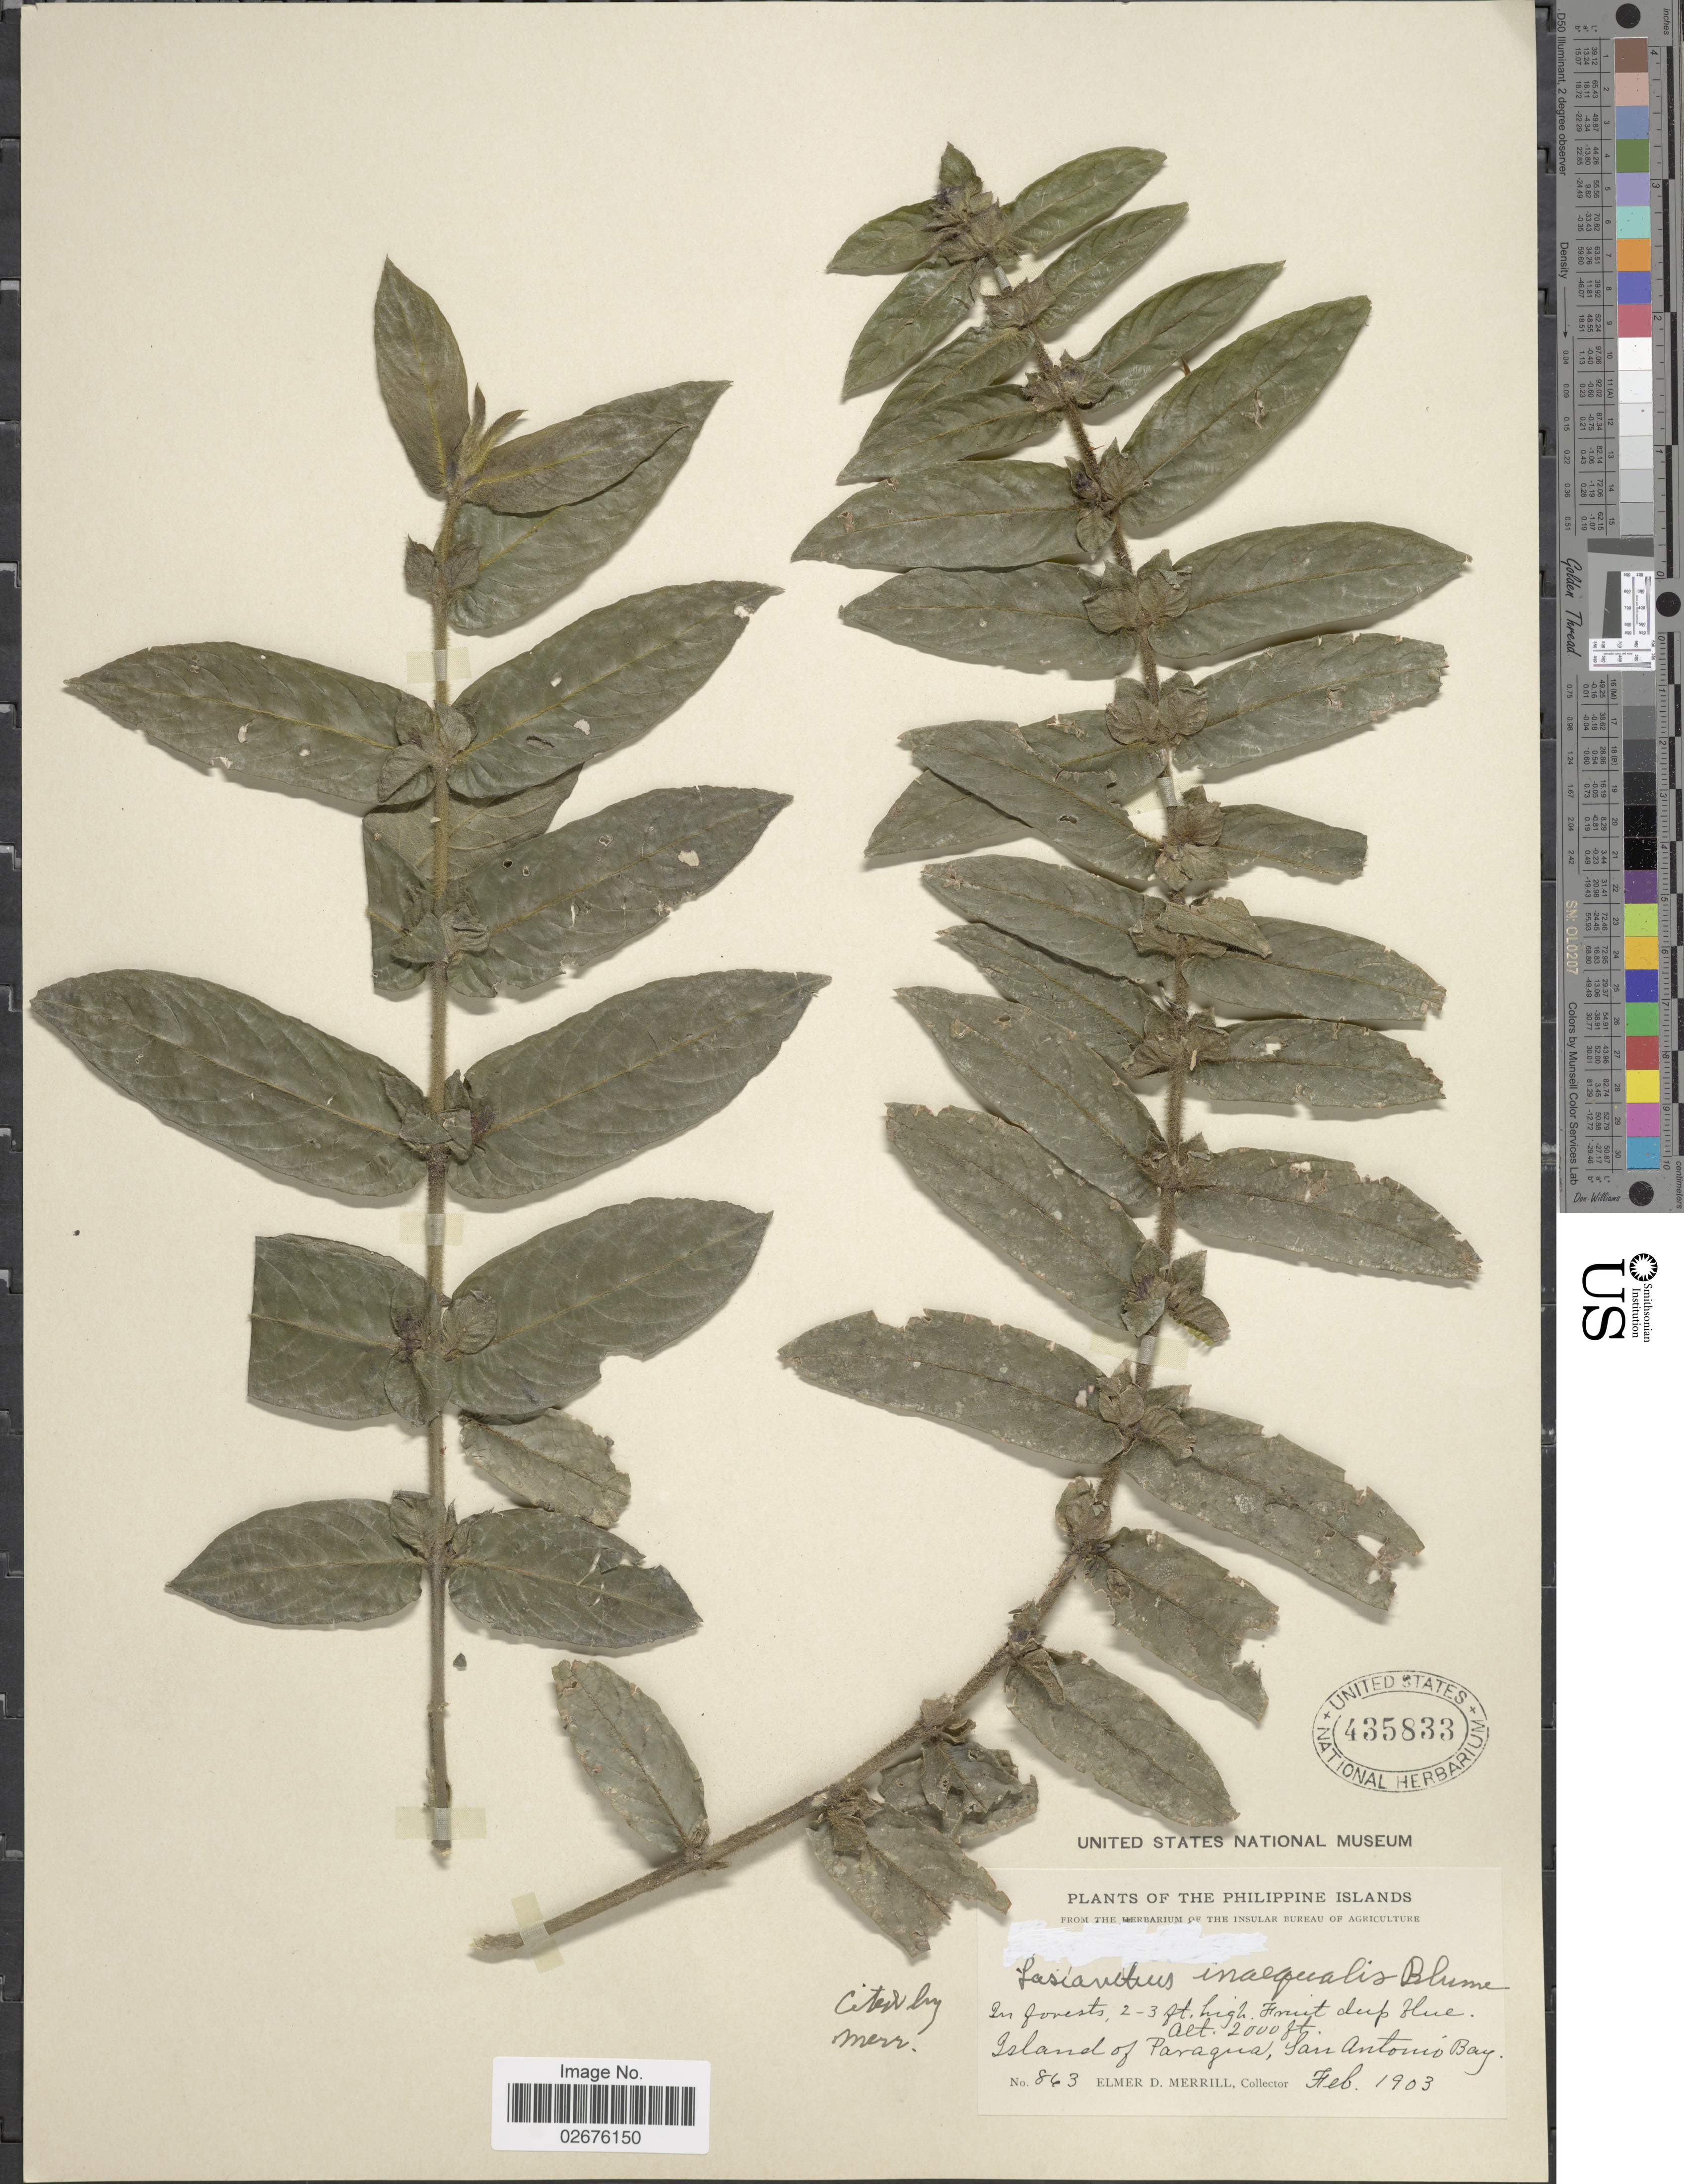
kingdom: Plantae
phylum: Tracheophyta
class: Magnoliopsida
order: Gentianales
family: Rubiaceae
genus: Lasianthus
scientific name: Lasianthus inaequalis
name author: Blume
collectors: E. D. Merrill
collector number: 863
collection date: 1903-02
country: Philippines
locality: Philippine Islands. Island of Paragua, San Antonio Bay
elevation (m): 610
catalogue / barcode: US 435833